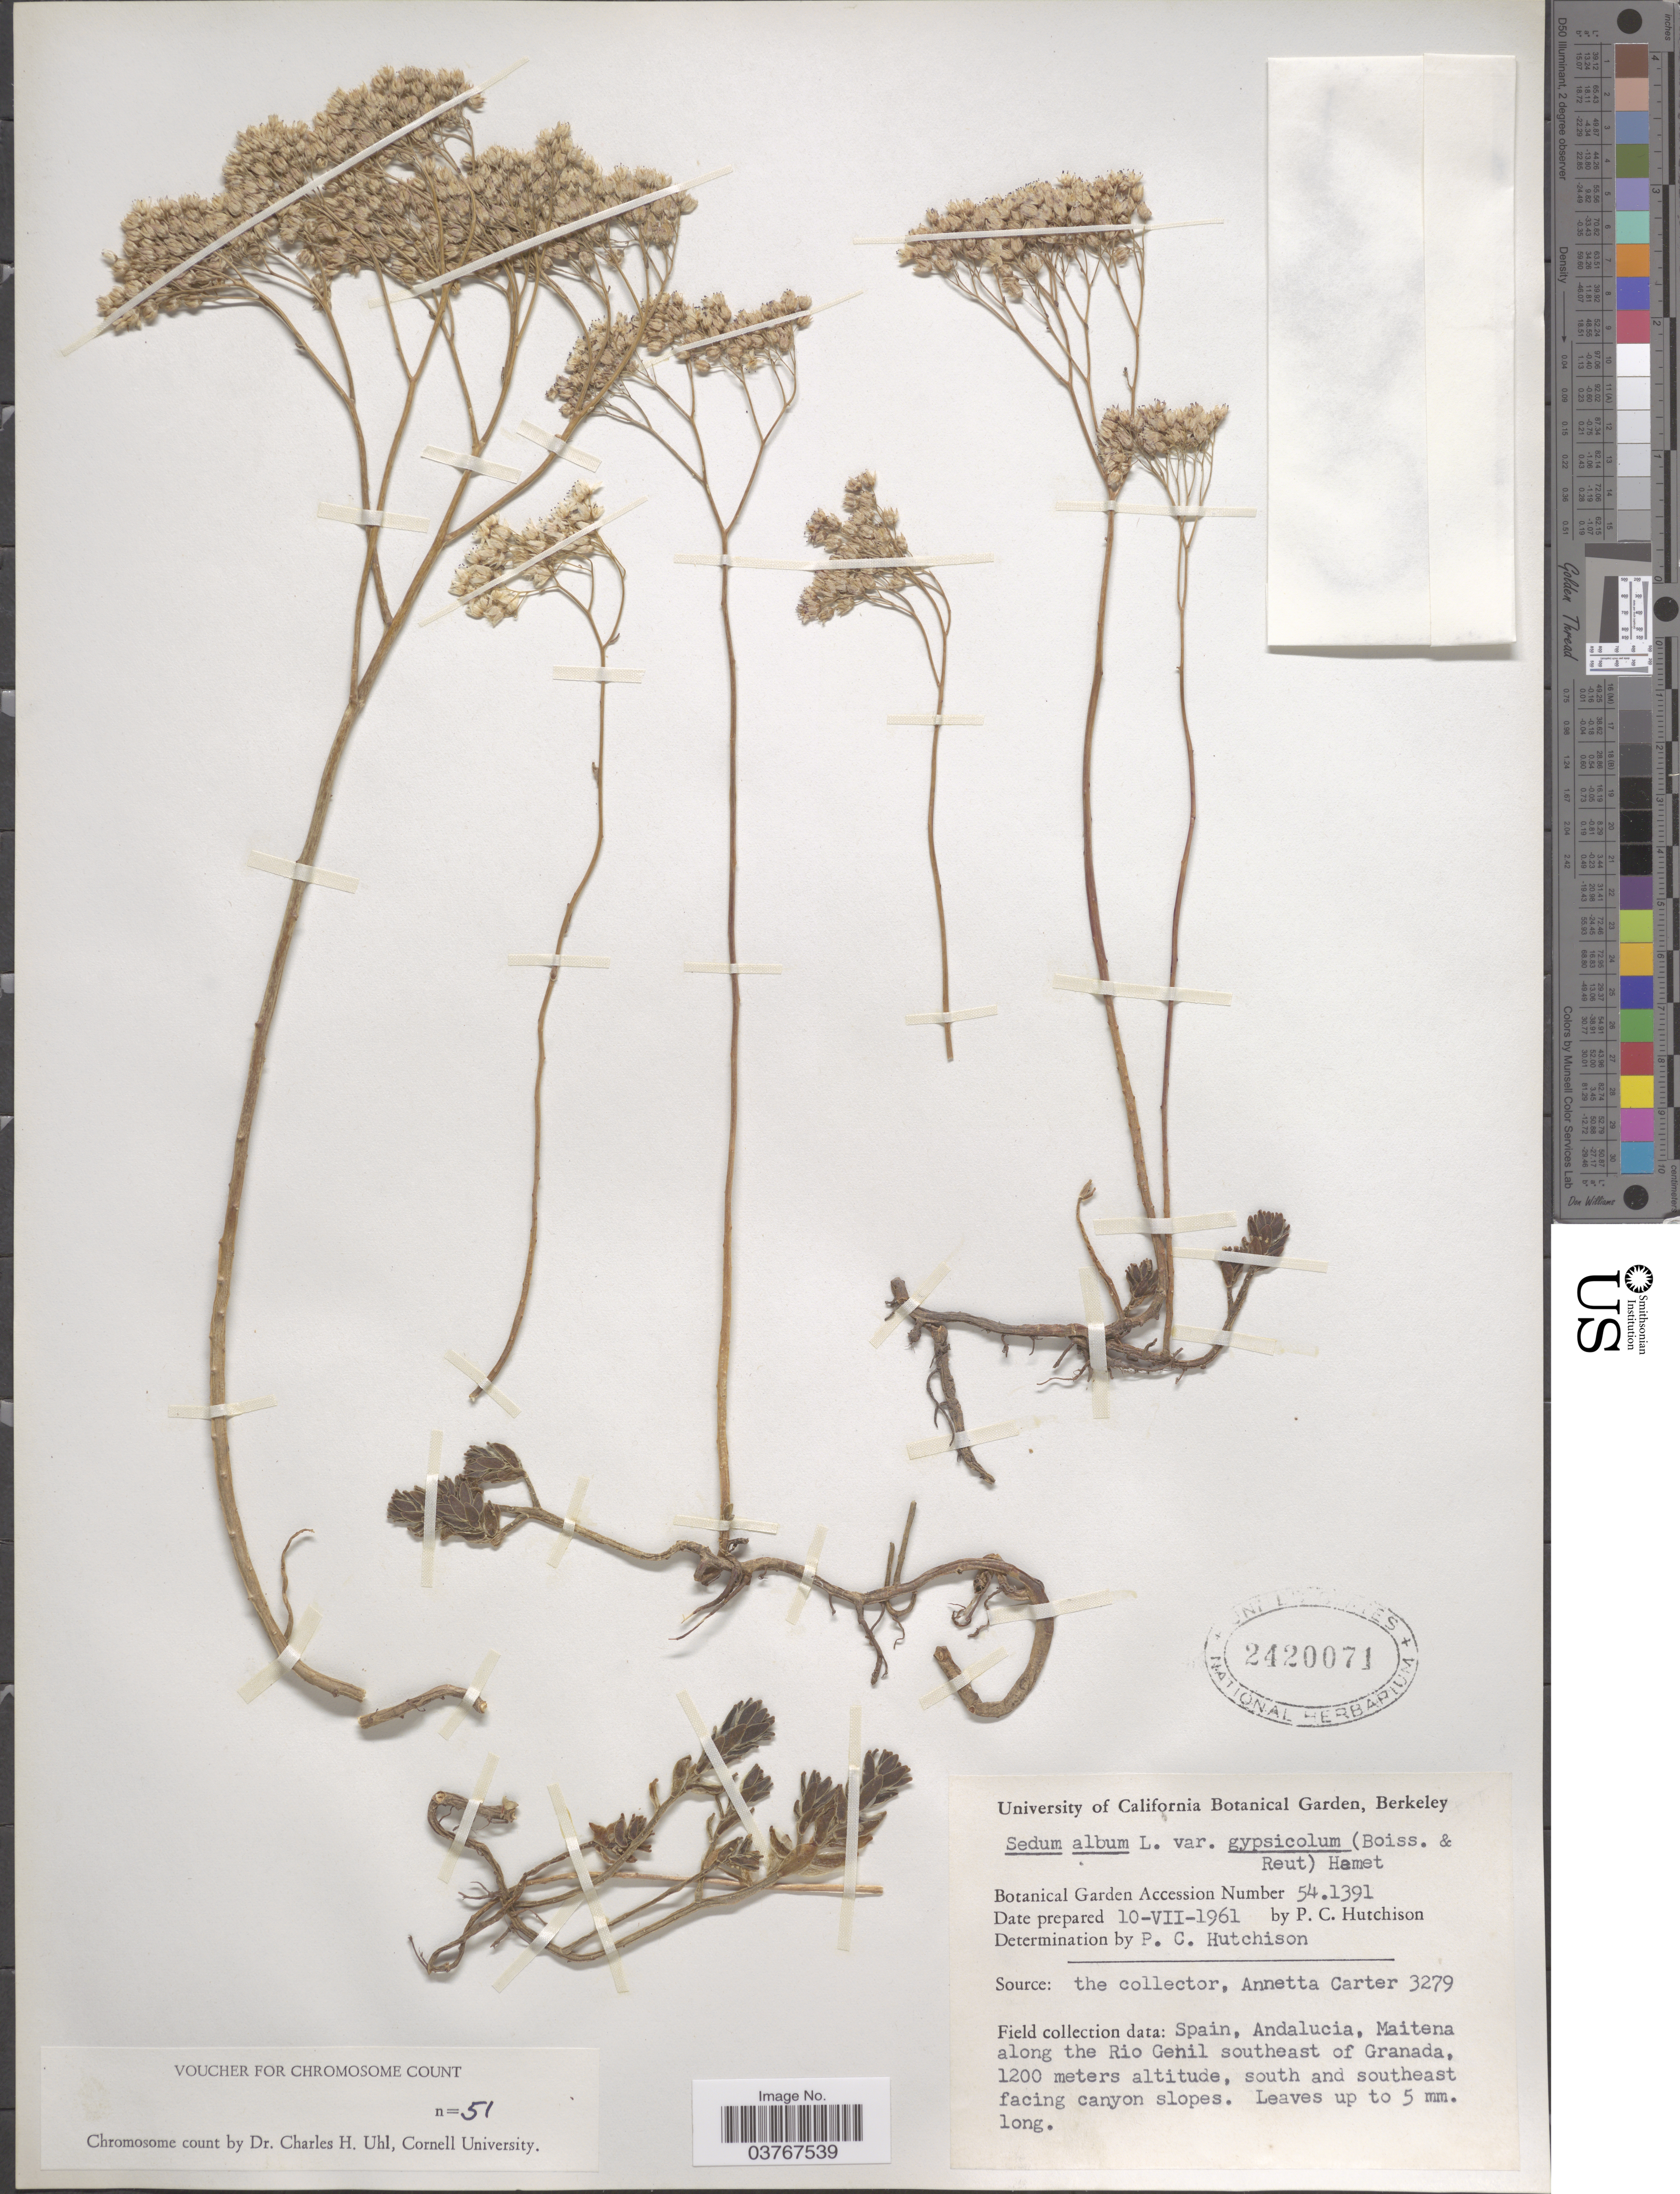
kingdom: Plantae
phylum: Tracheophyta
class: Magnoliopsida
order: Saxifragales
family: Crassulaceae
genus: Sedum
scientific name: Sedum album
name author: L.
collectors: P. C. Hutchison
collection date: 1961-07-10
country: United States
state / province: California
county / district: Alameda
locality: University of California Botanical Garden, Berkeley.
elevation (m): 1200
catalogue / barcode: US 2420071